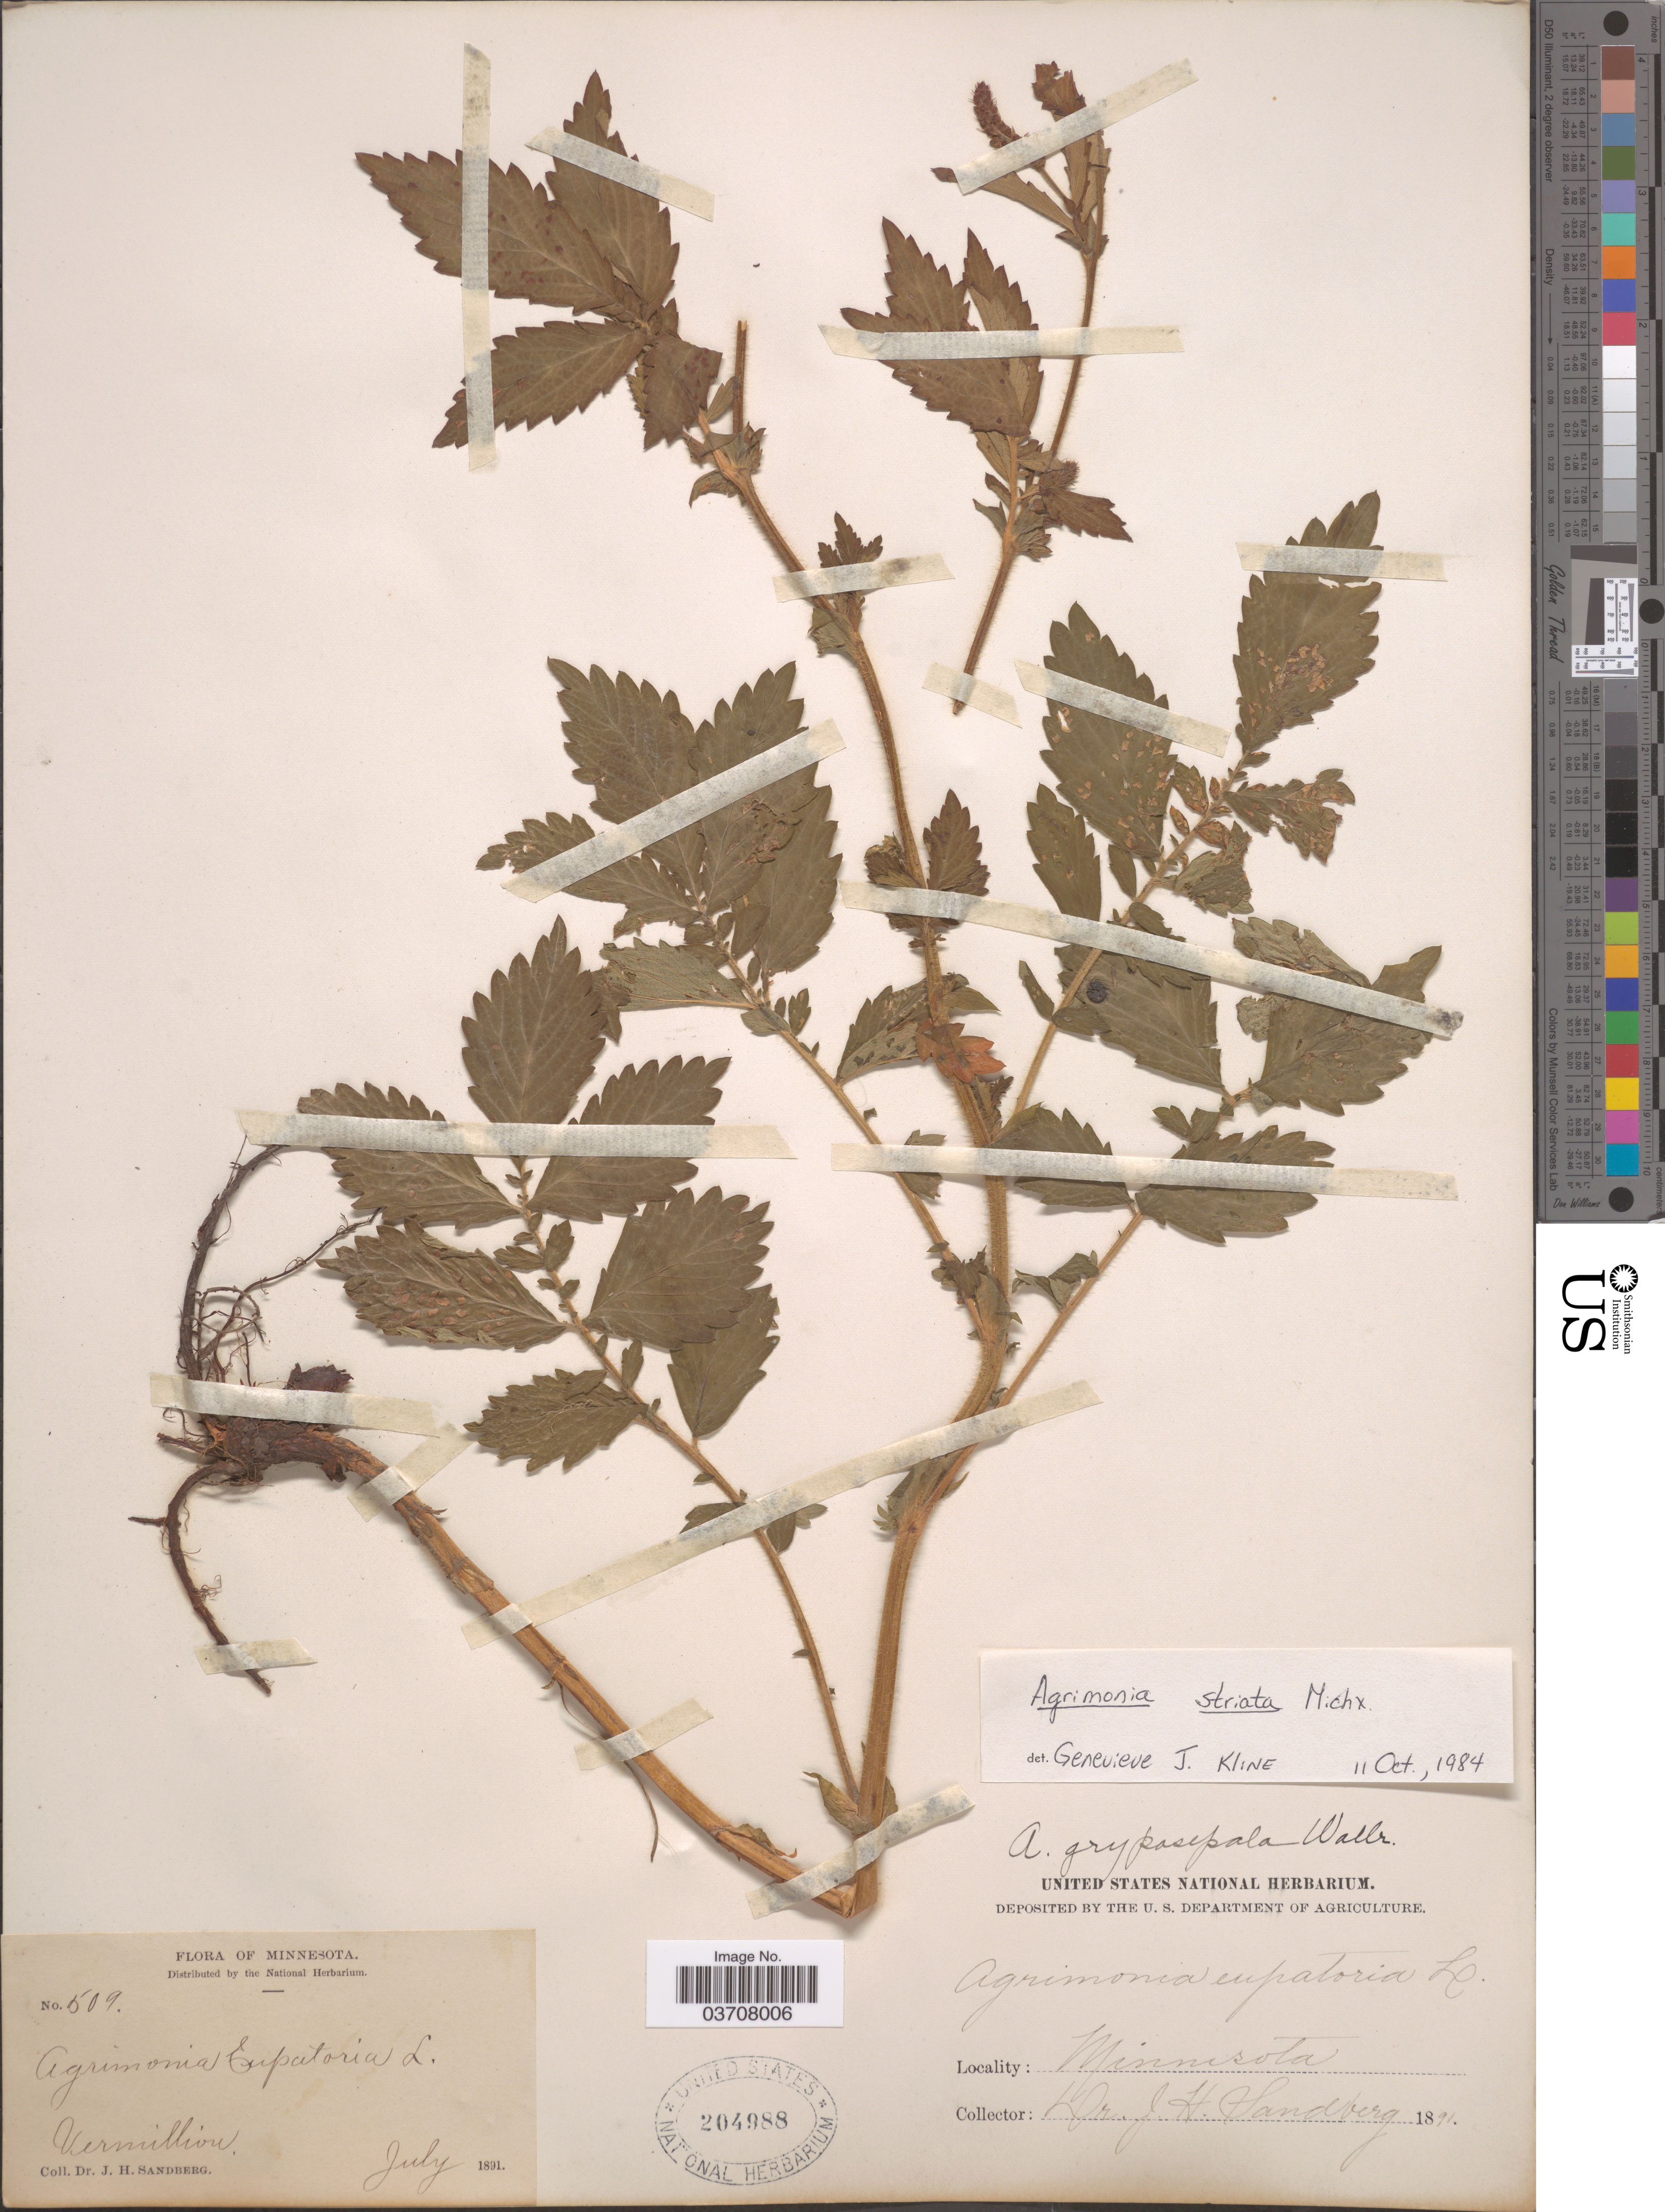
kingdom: Plantae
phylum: Tracheophyta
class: Magnoliopsida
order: Rosales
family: Rosaceae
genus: Agrimonia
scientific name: Agrimonia striata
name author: Michx.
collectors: J. H. Sandberg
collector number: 509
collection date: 1891-07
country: United States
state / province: Minnesota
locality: Vermillion.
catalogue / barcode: US 204988